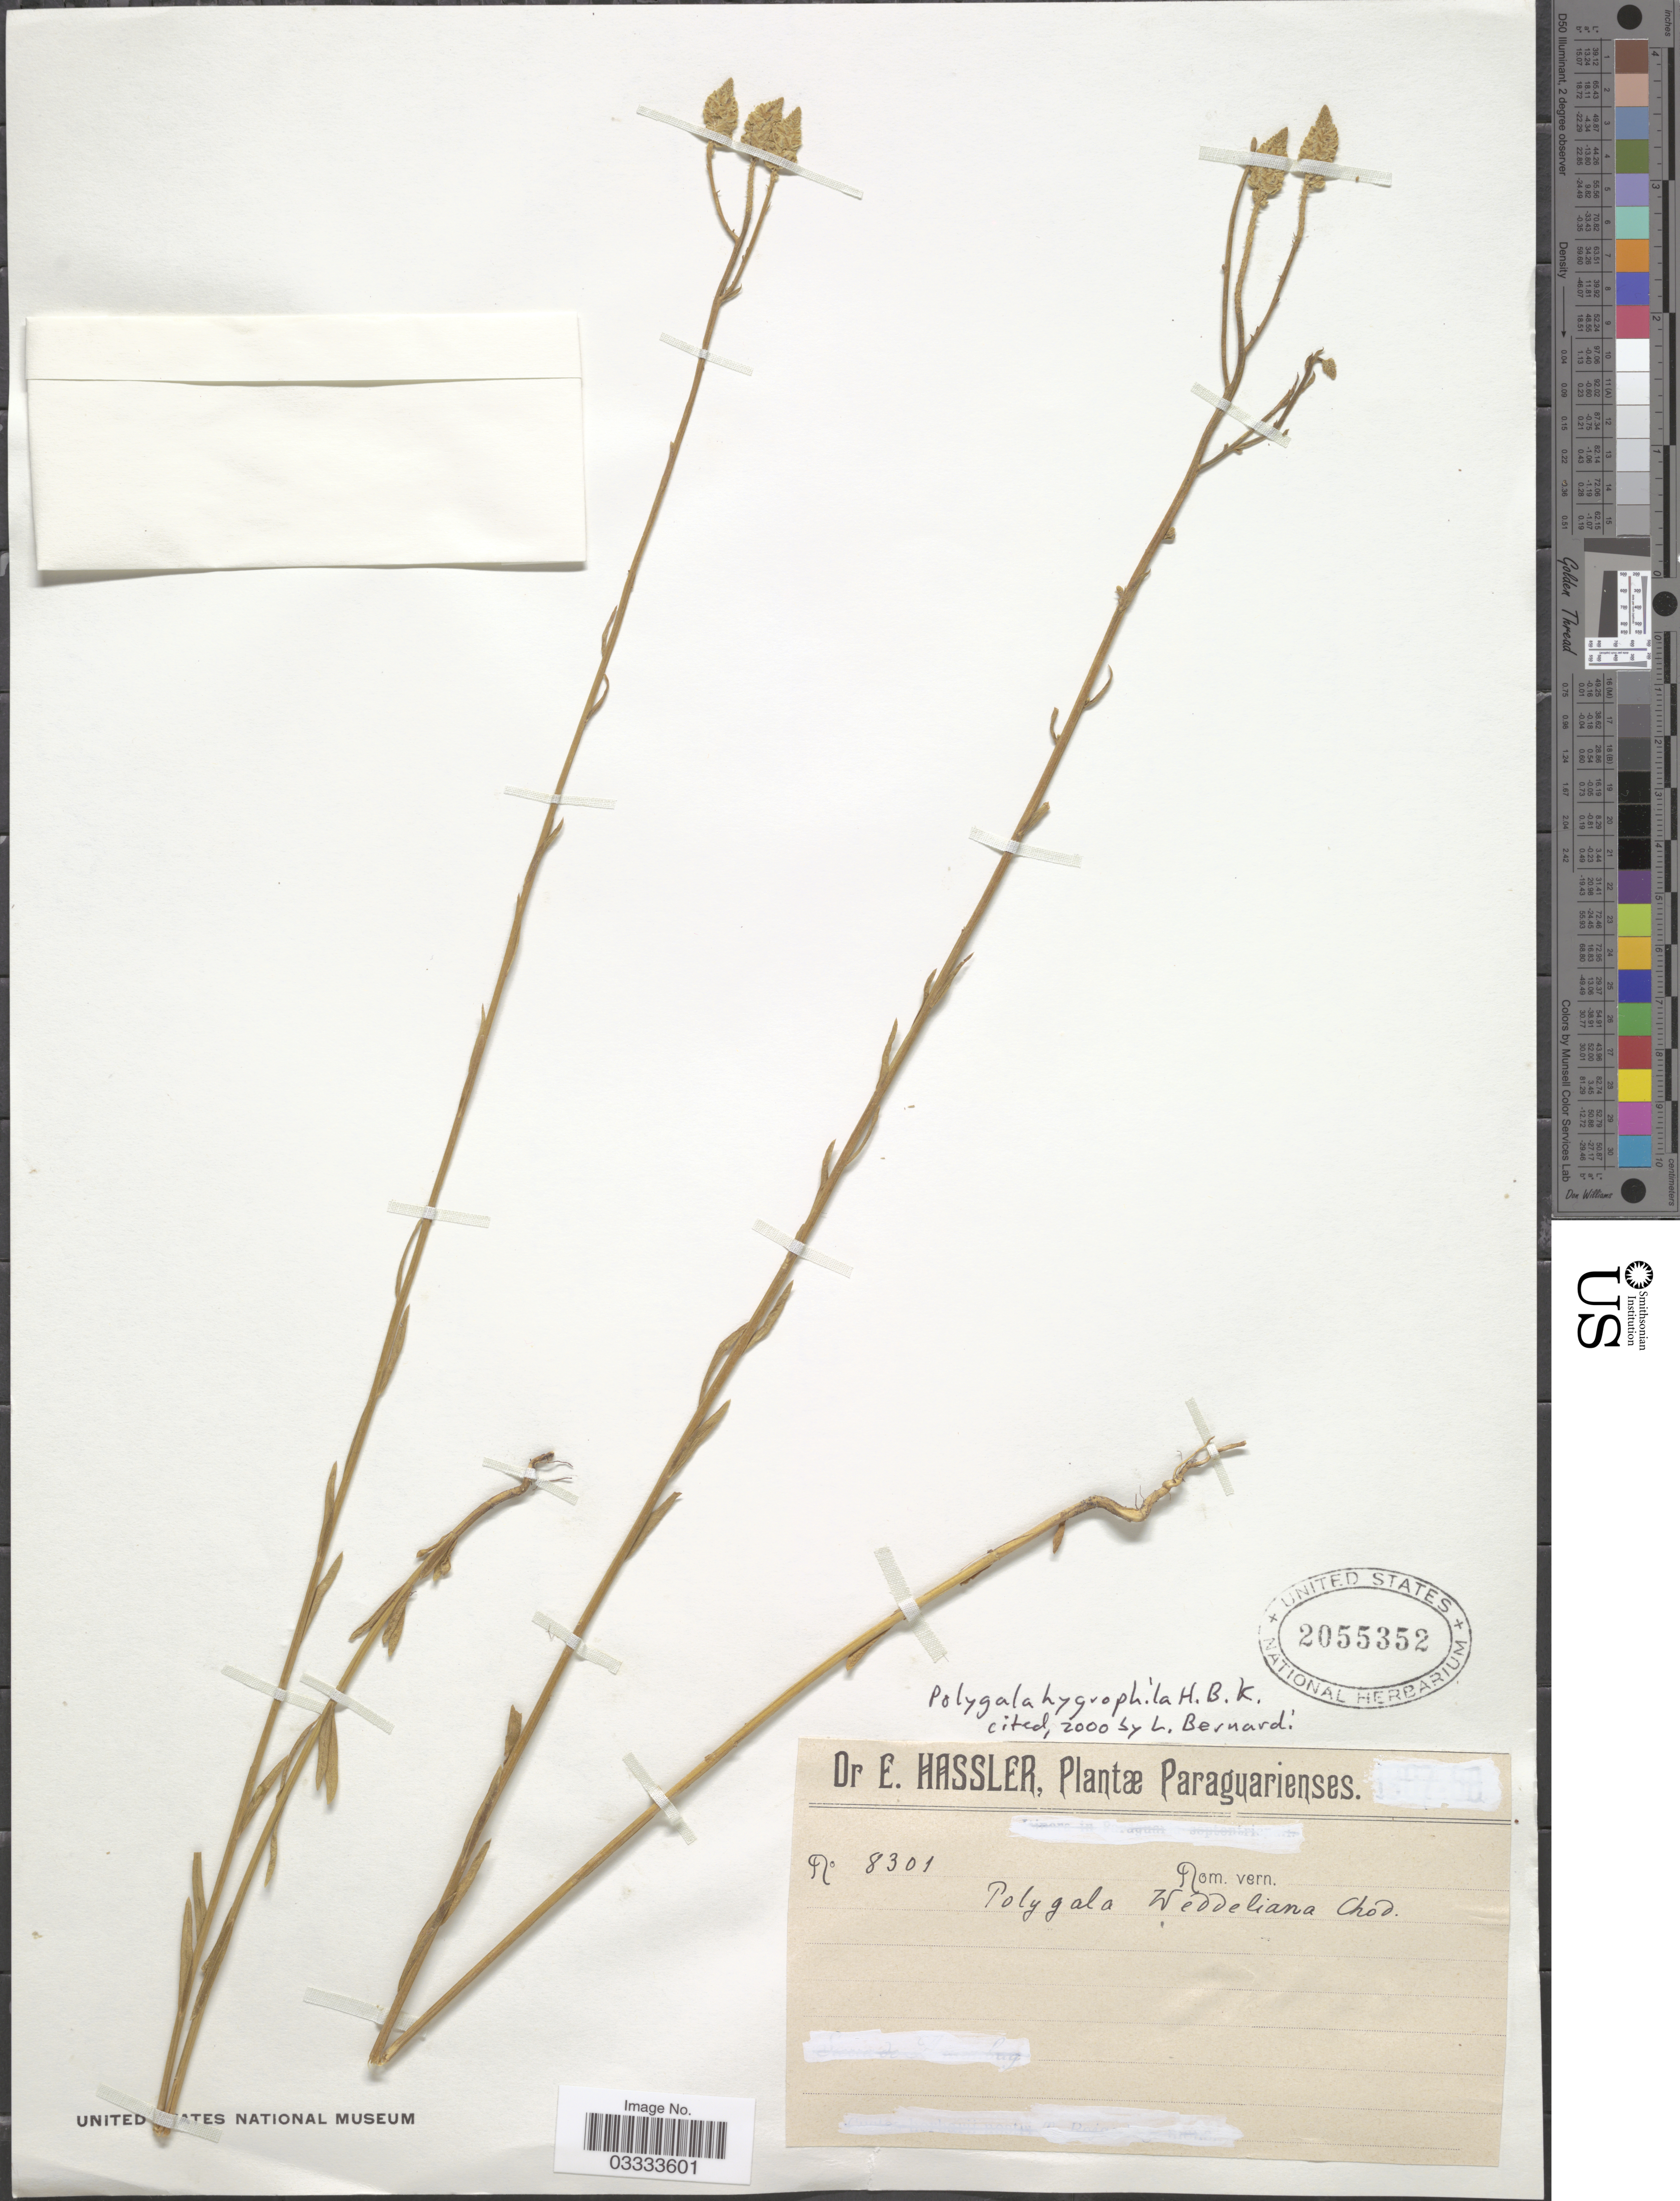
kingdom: Plantae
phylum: Tracheophyta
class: Magnoliopsida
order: Fabales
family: Polygalaceae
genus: Polygala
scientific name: Polygala hygrophila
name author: Kunth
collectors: E. Hassler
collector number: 8301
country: Paraguay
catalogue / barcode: US 2055352